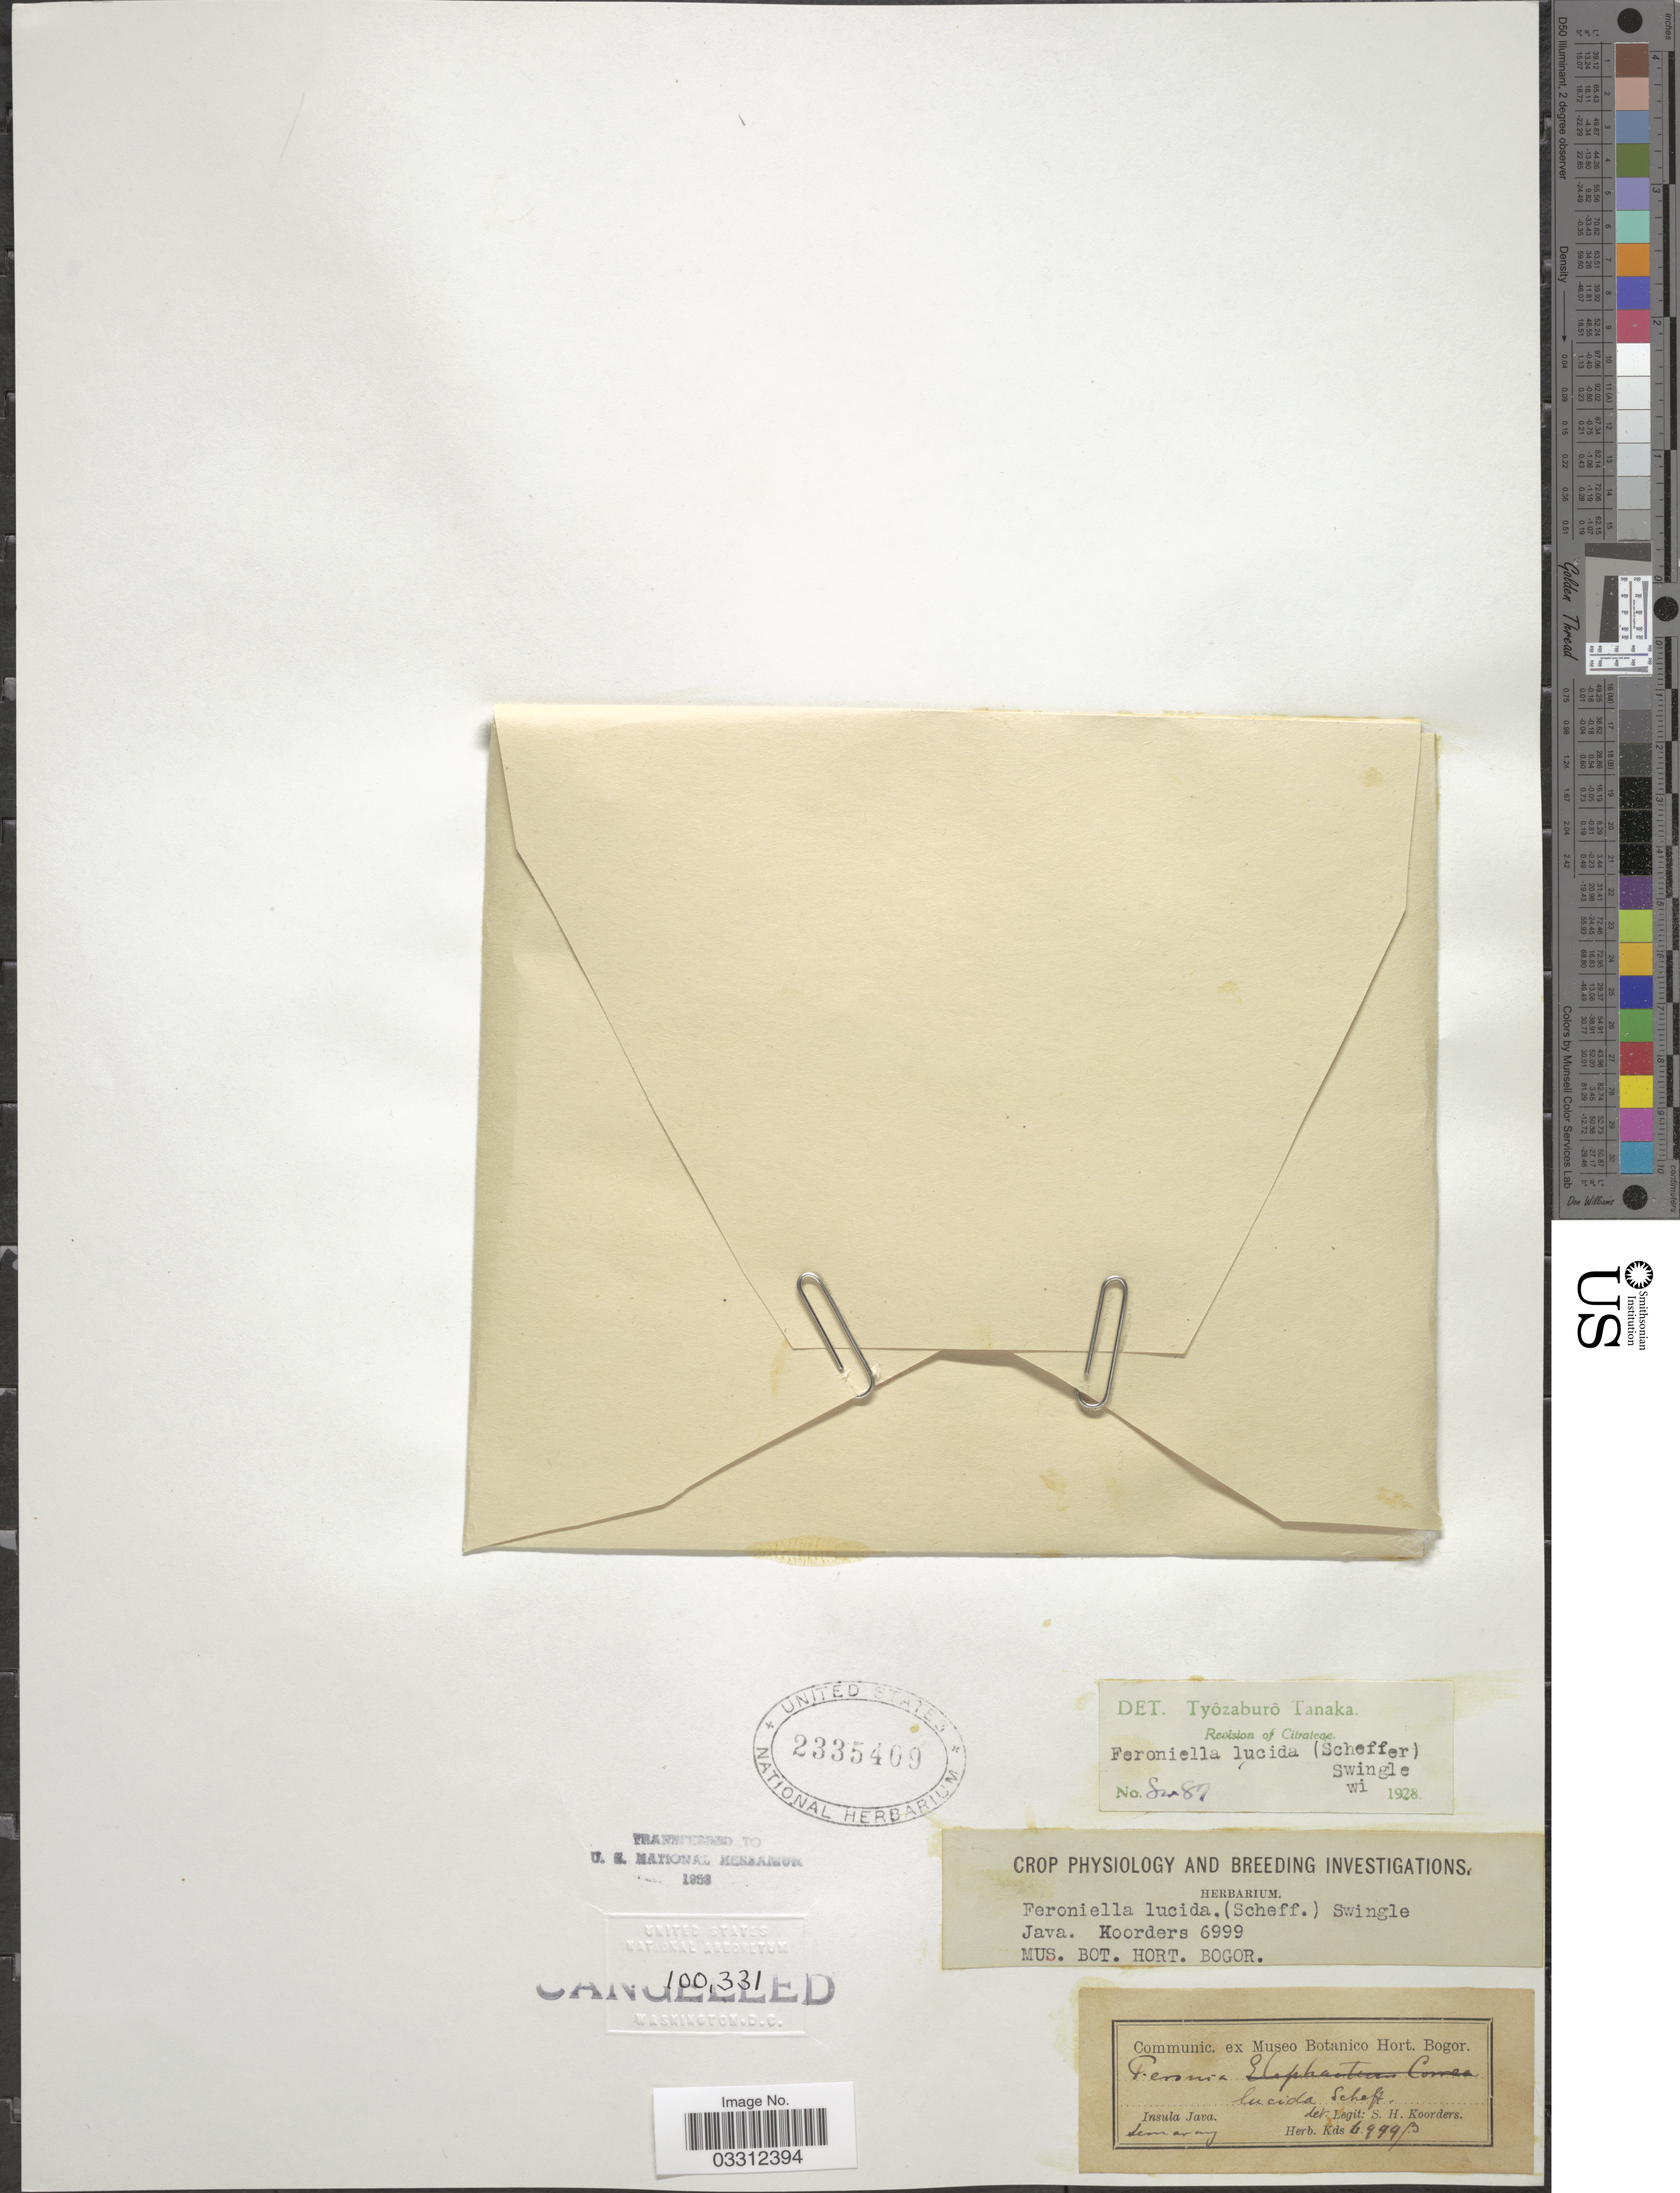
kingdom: Plantae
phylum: Tracheophyta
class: Magnoliopsida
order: Sapindales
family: Rutaceae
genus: Feroniella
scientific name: Feroniella lucida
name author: Swingle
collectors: S. H. Koorders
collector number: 6999/ß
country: Indonesia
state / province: Java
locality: Mus. Bot. Hort. Bogor [unsure placement] Insula Java. Semarang.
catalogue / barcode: US 2335409